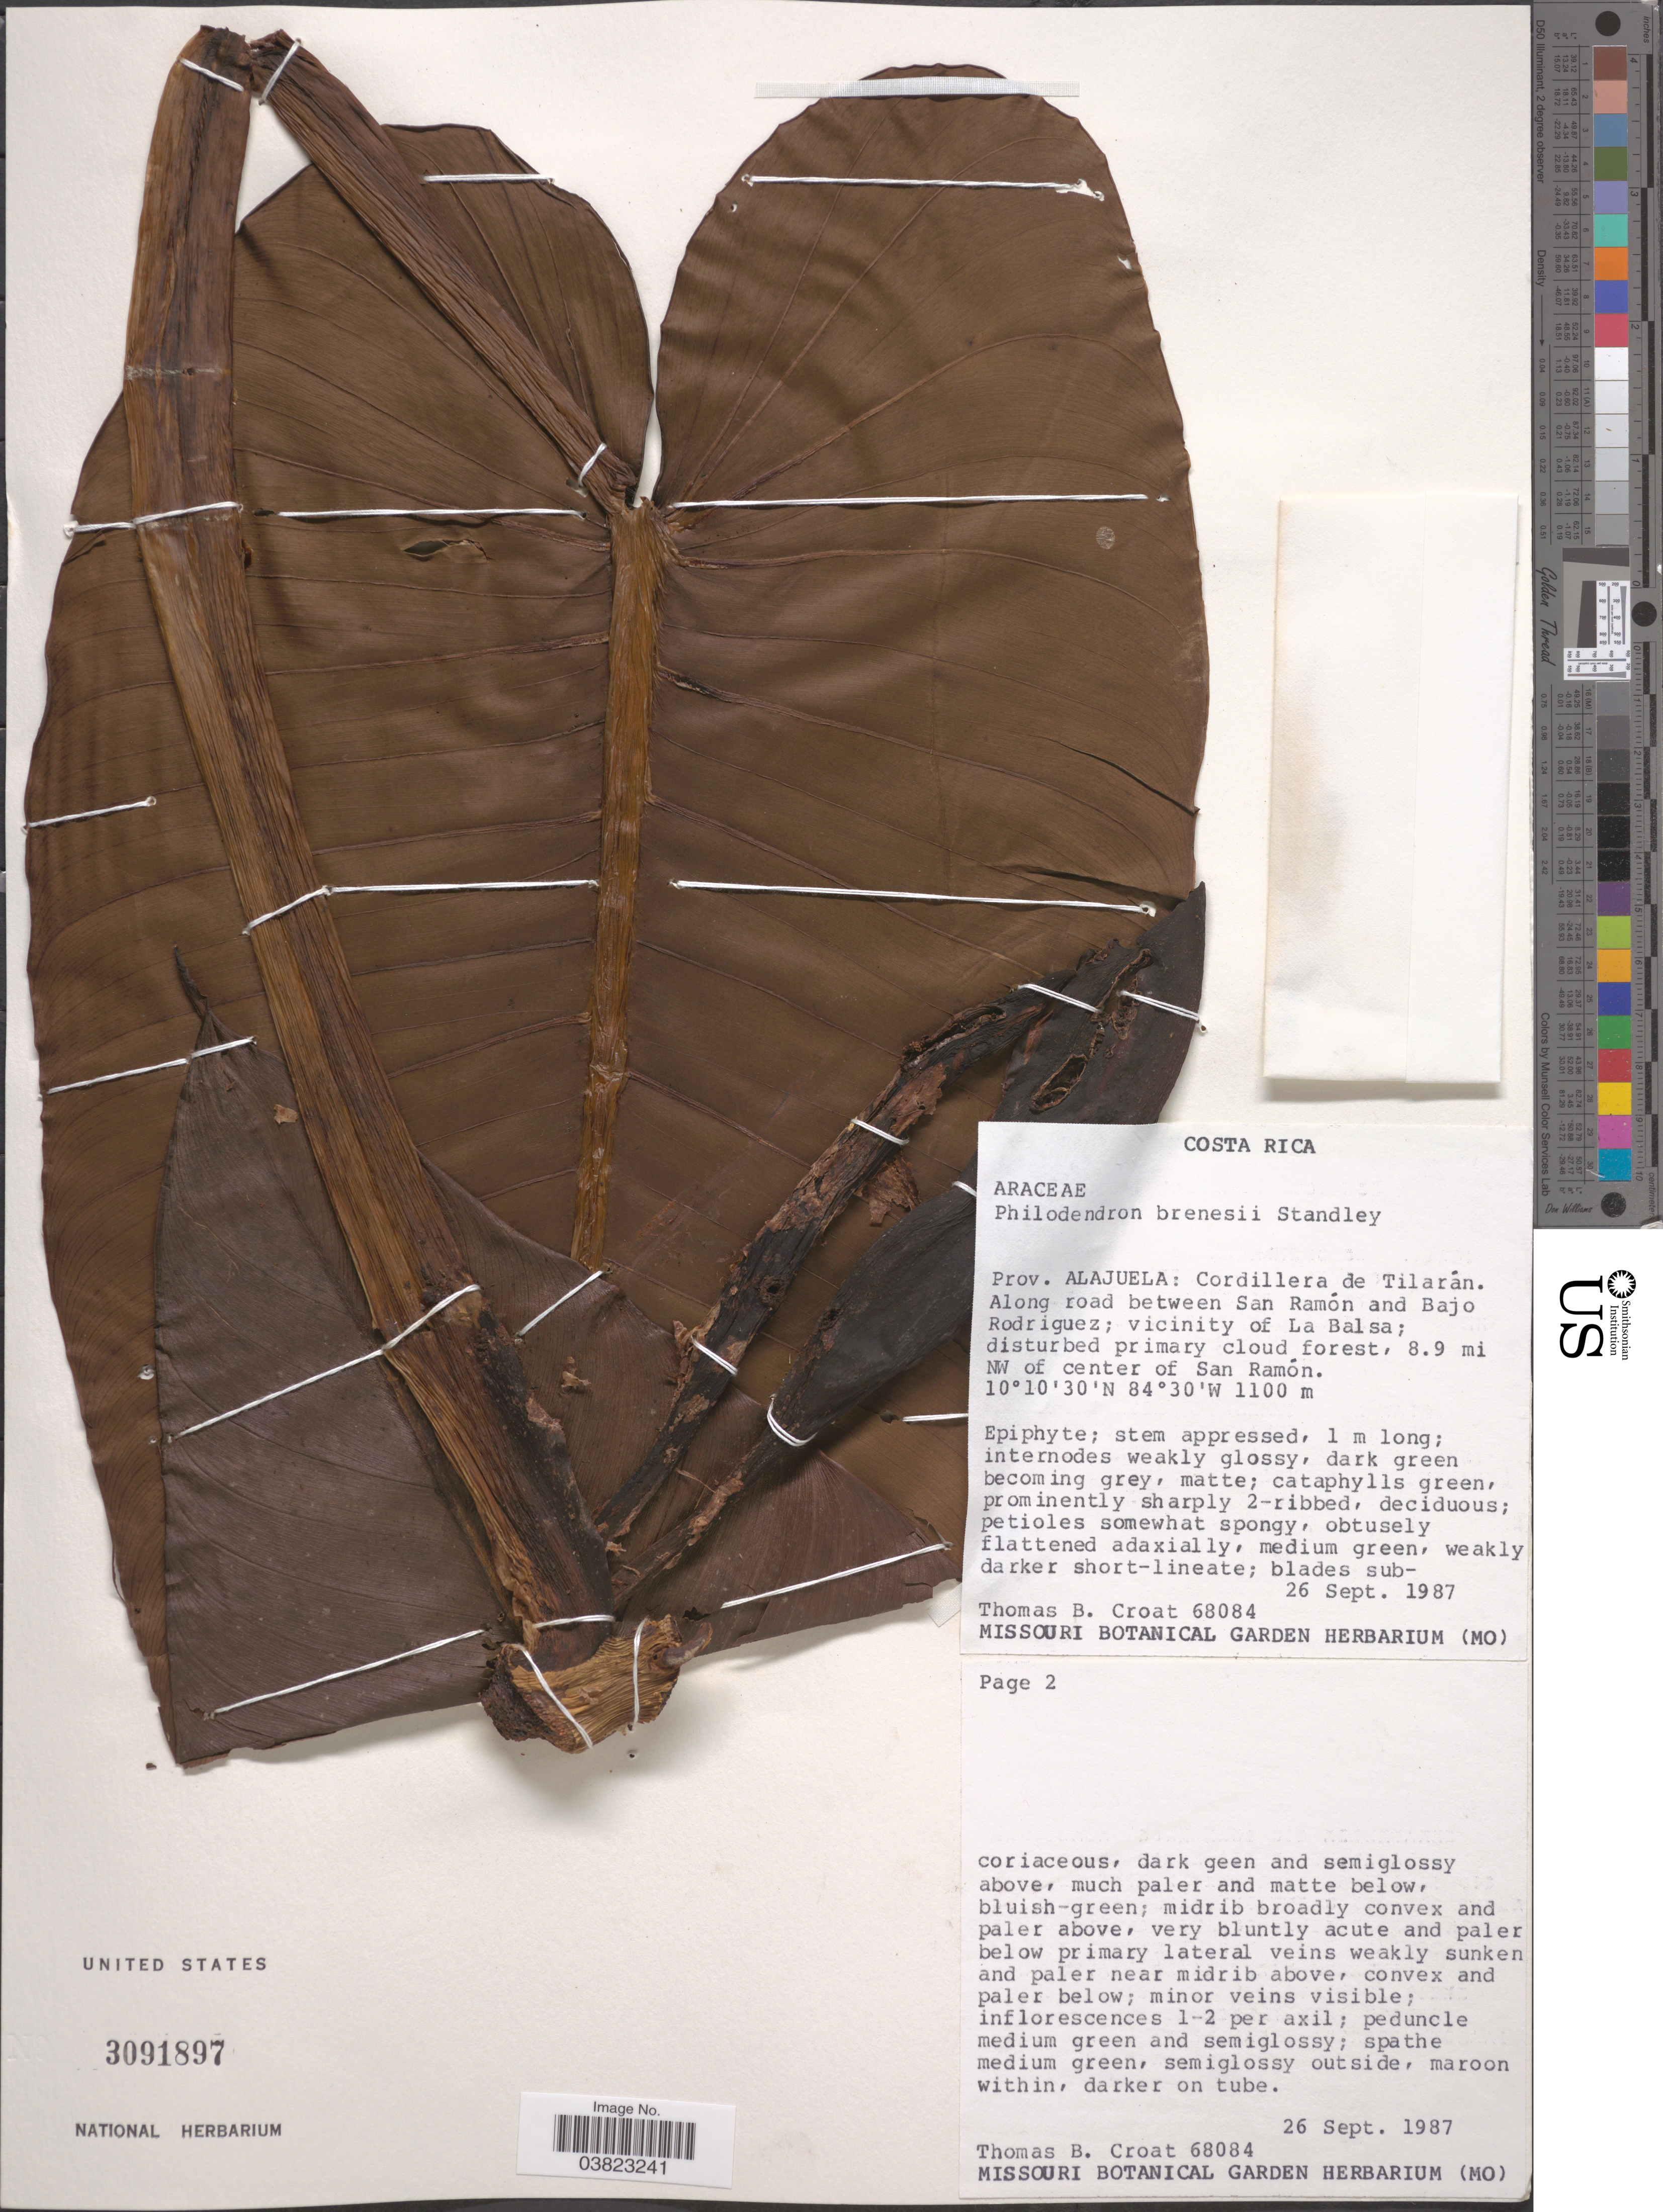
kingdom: Plantae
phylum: Tracheophyta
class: Liliopsida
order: Alismatales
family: Araceae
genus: Philodendron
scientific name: Philodendron brenesii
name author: Standl.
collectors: T. B. Croat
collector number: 68084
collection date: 1987-09-26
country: Costa Rica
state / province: Alajuela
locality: Cordillera de Tilarán. Along road between San Ramón and Bajo Rodriguez; vicinity of La Balsa; disturbed primary cloud forest, 8.9 mi NW of center of San Ramón.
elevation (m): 1100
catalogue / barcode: US 3091897